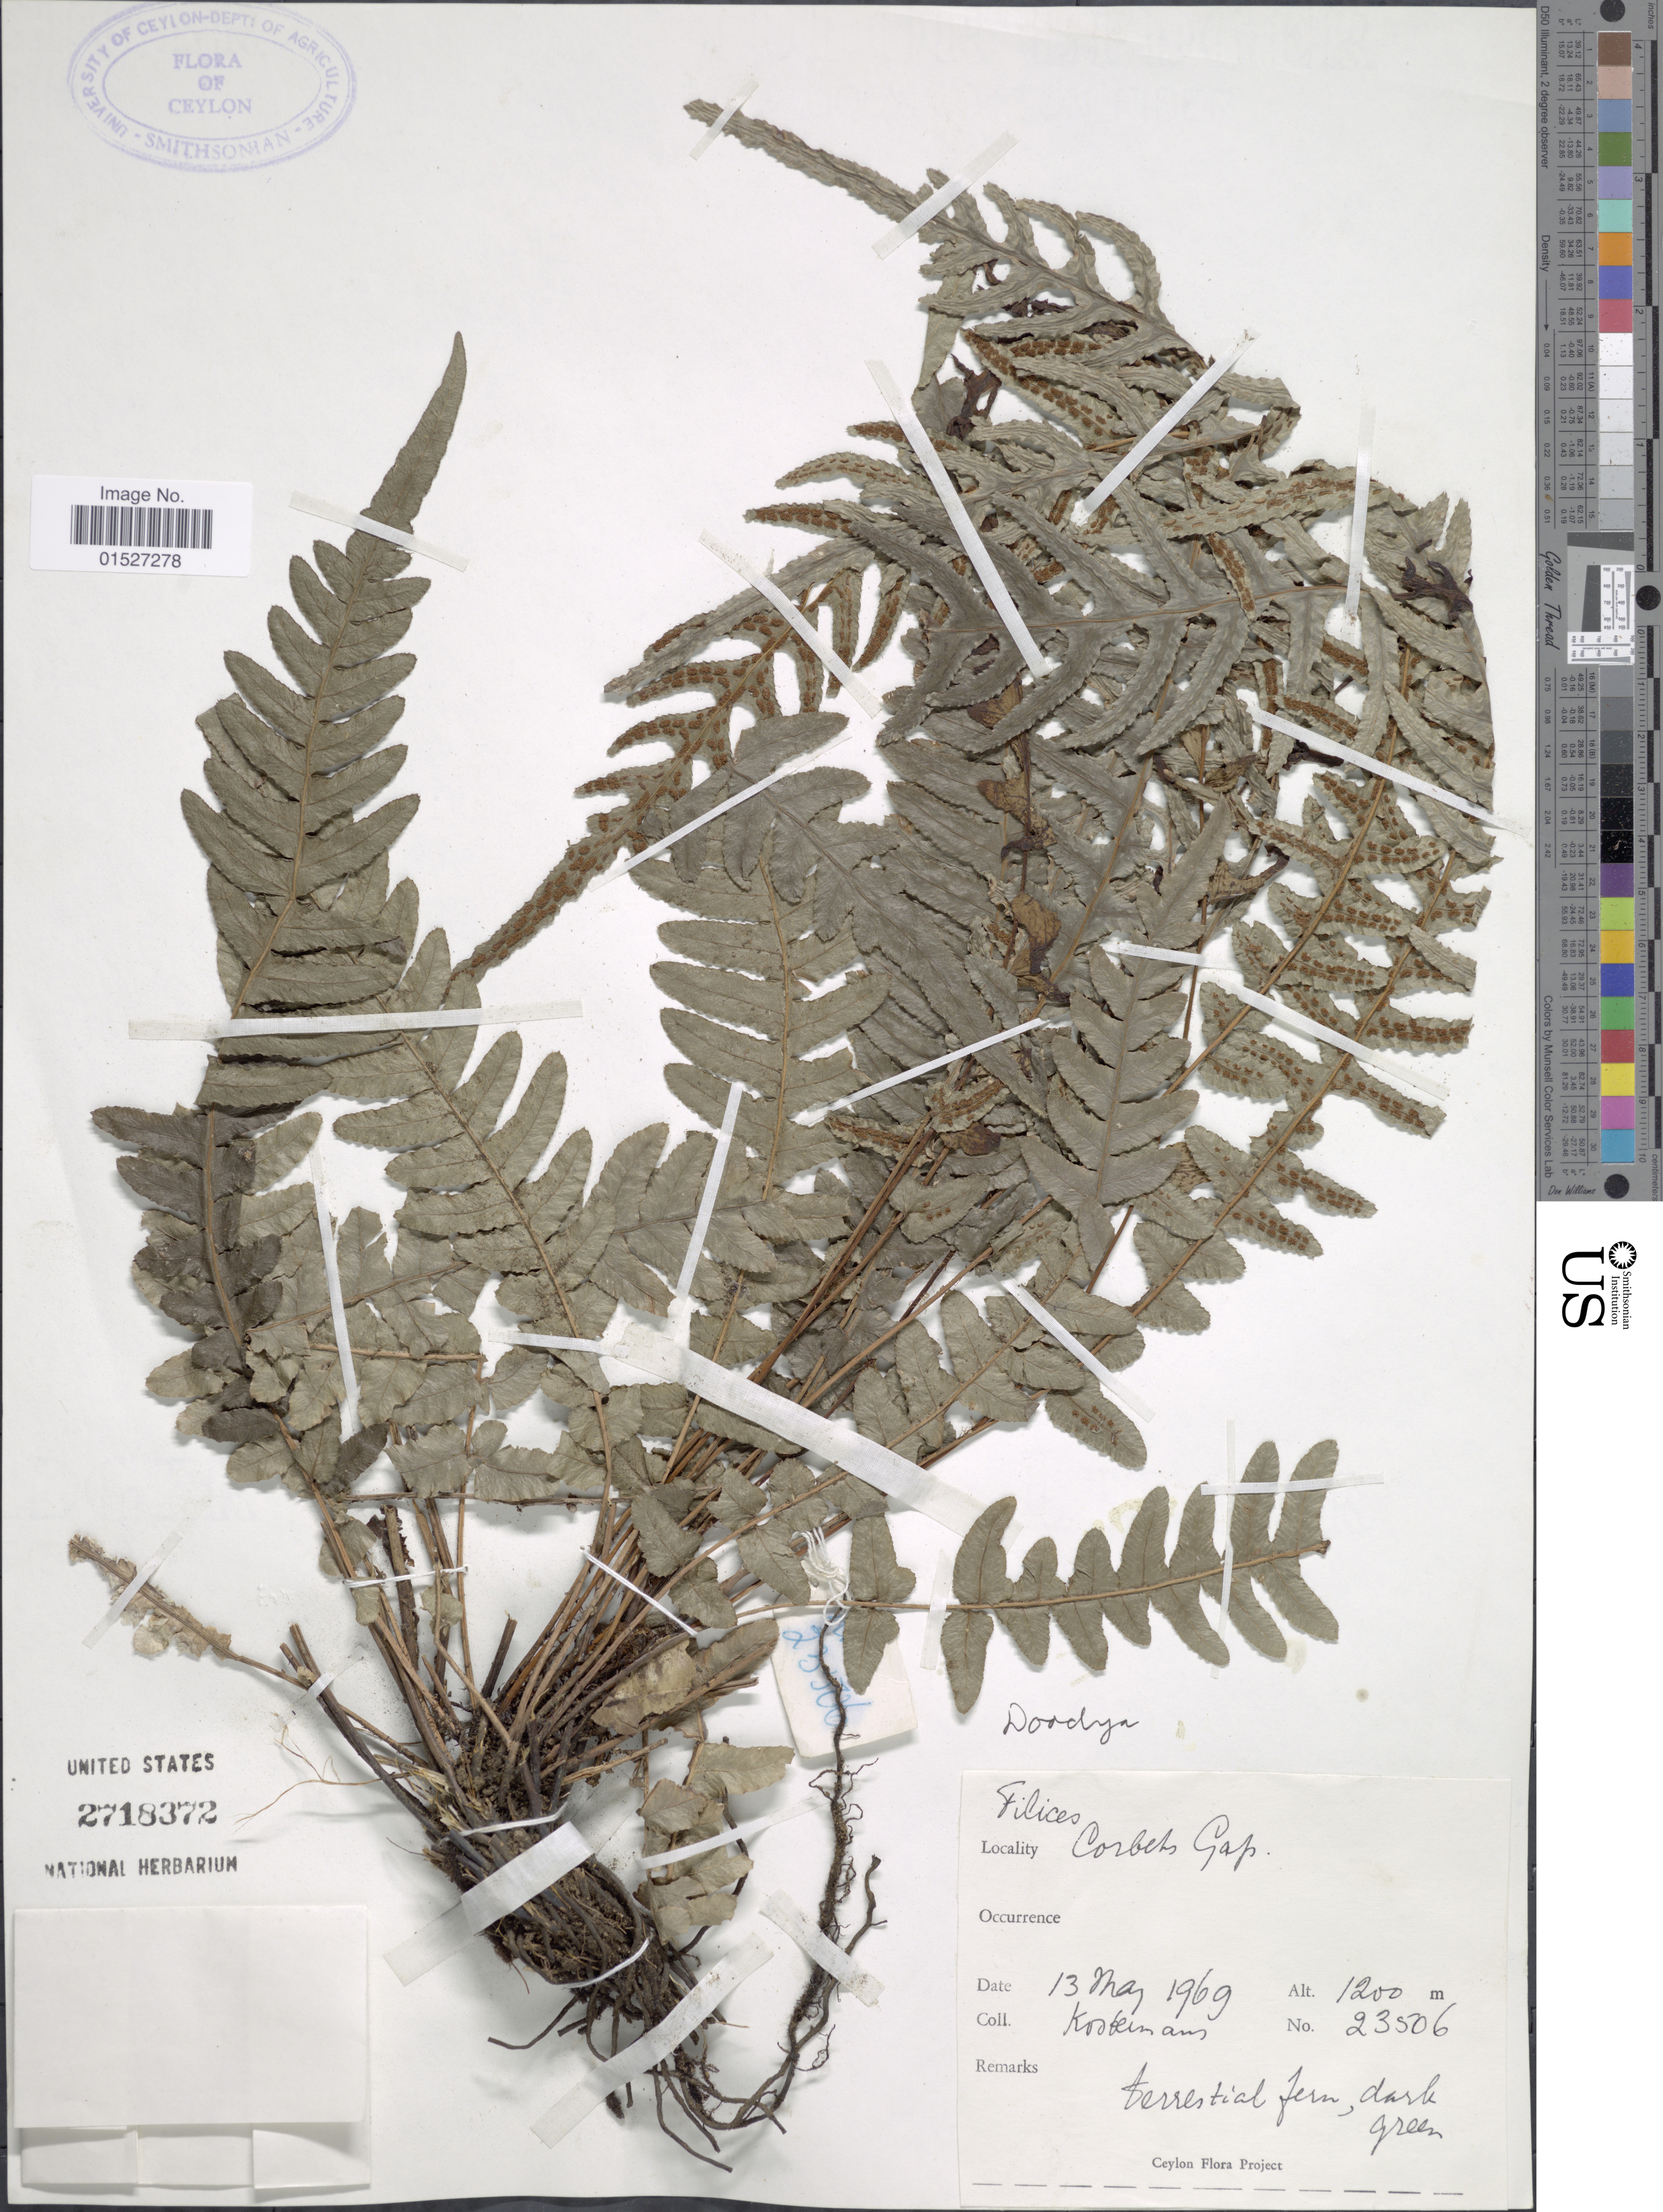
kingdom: Plantae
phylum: Tracheophyta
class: Polypodiopsida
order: Polypodiales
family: Blechnaceae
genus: Blechnum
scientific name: Blechnum dives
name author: (Kunze) Christenh.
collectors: Kostermans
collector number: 23506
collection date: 1969-05-13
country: Sri Lanka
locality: Ceylon. Filices Corbets Gap.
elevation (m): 1200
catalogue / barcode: US 2718372